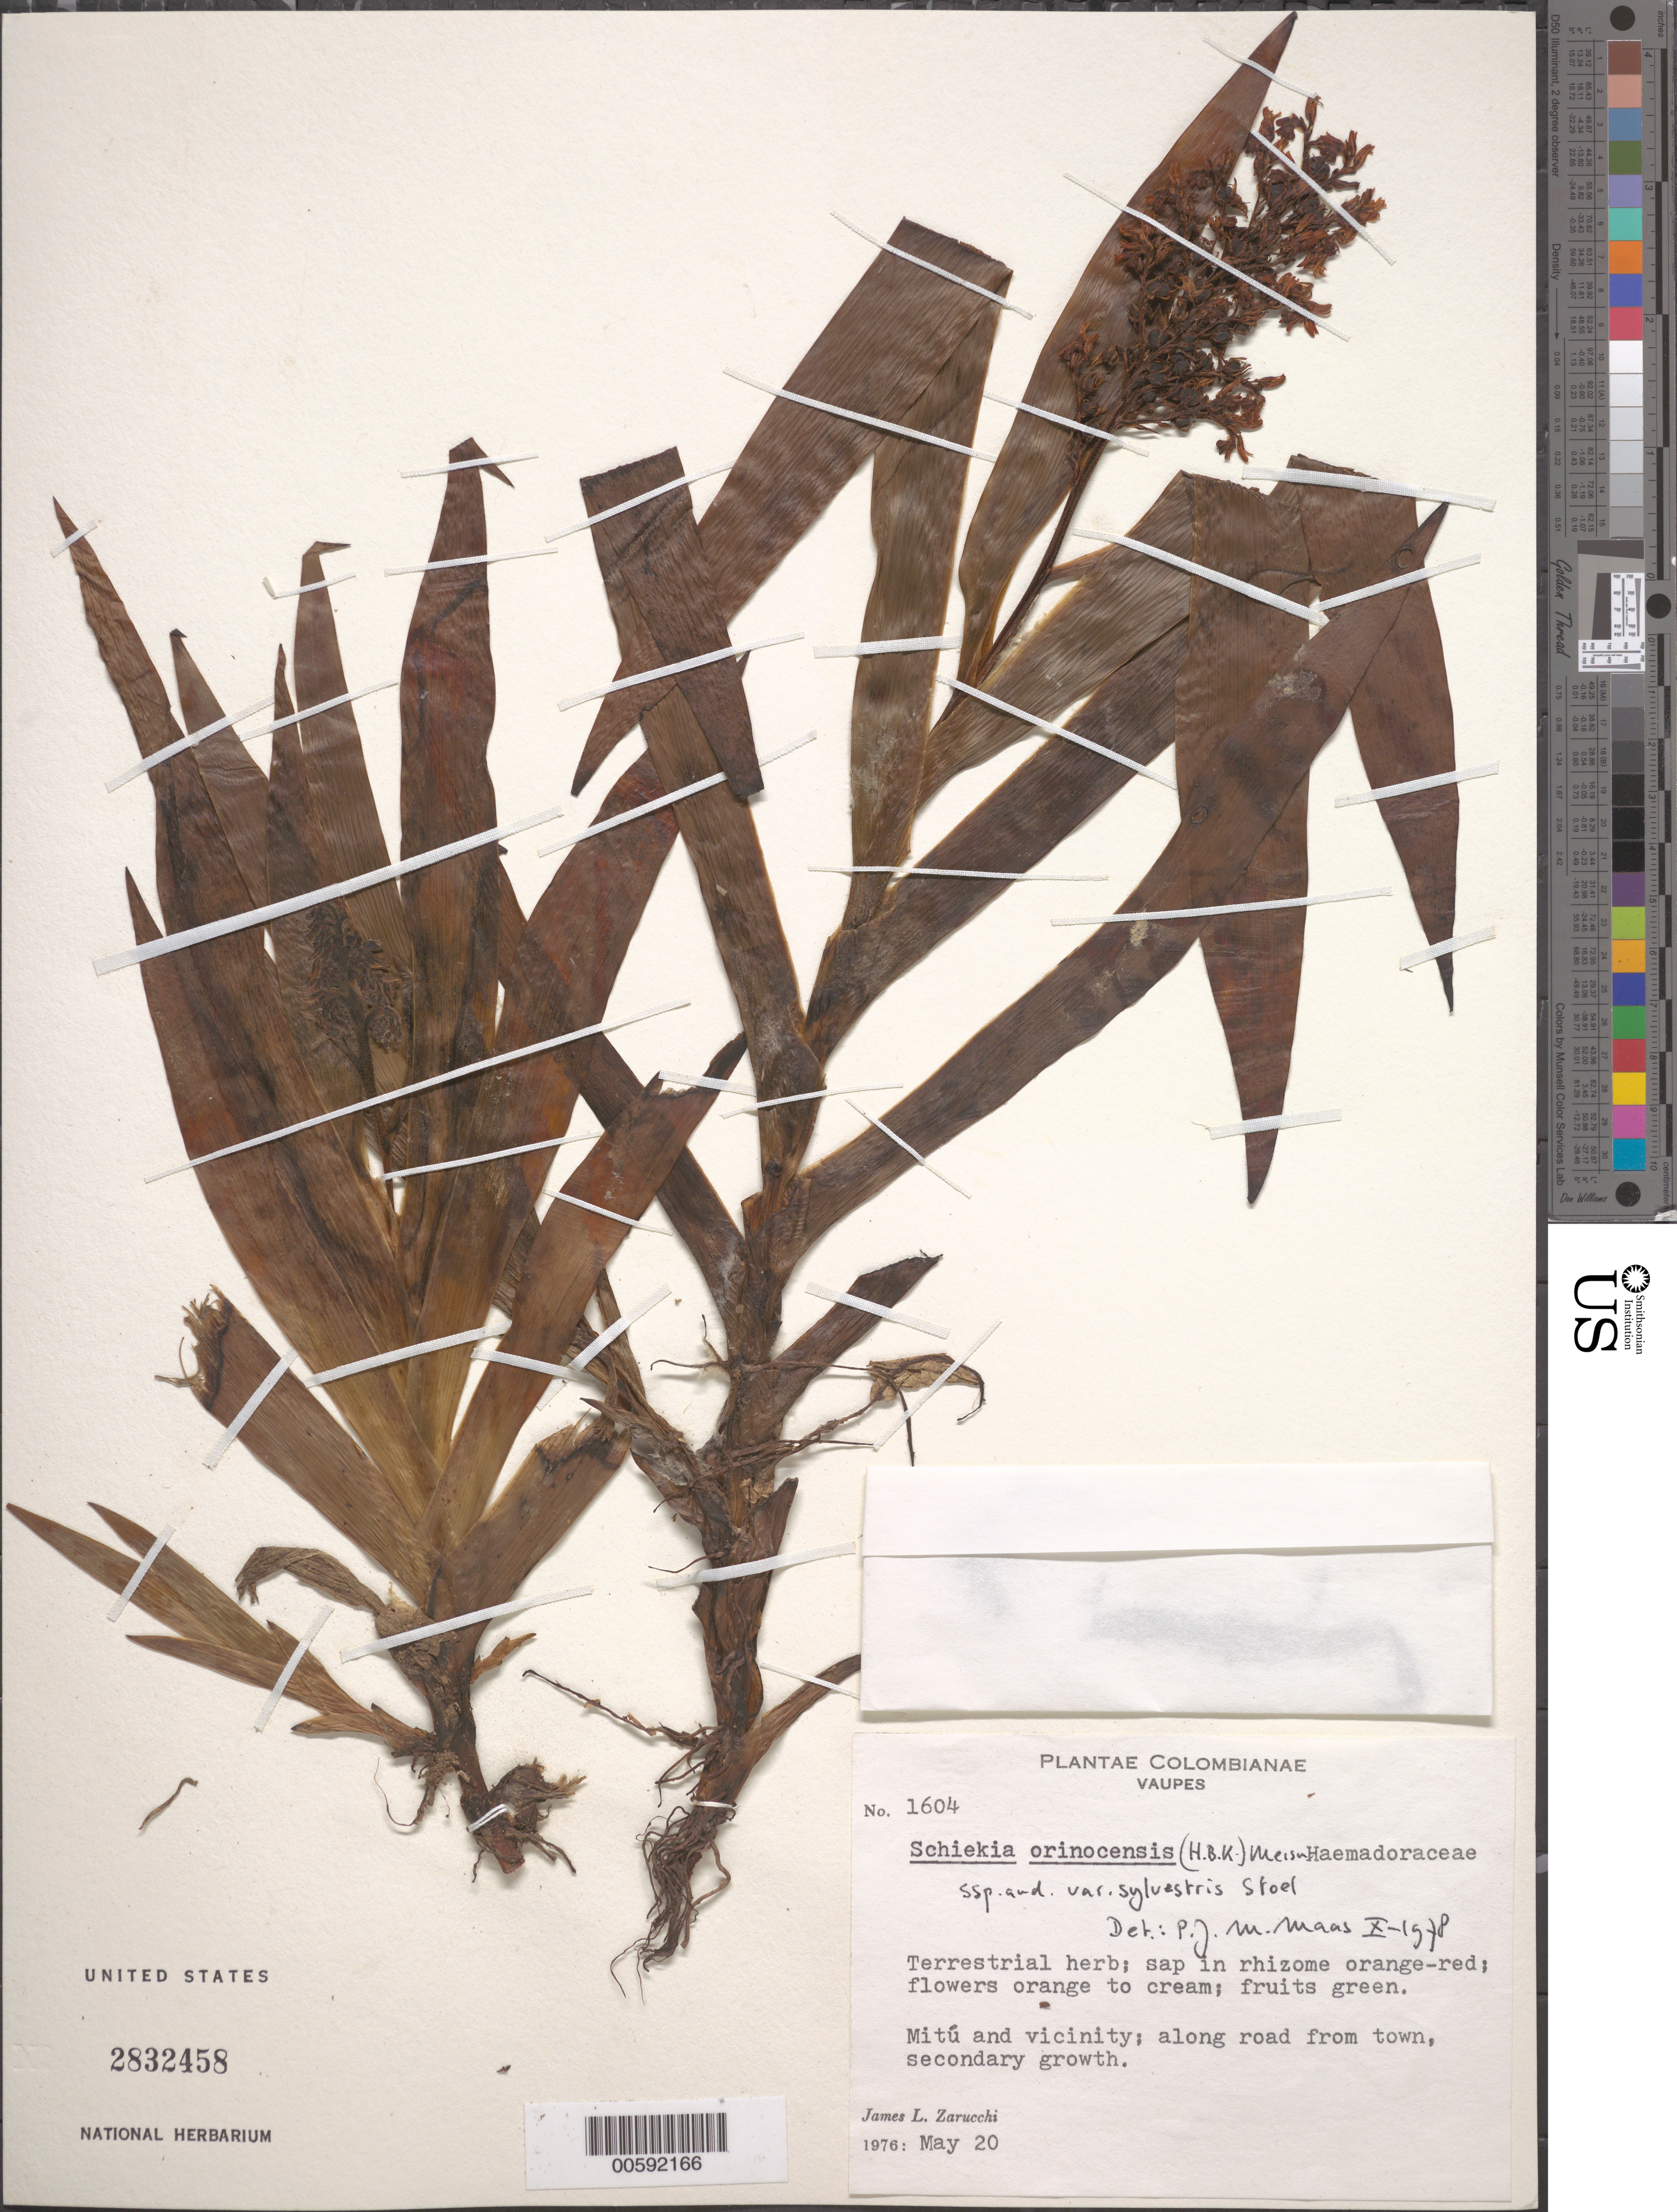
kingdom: Plantae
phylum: Tracheophyta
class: Liliopsida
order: Commelinales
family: Haemodoraceae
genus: Schiekia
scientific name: Schiekia orinocensis subsp. silvestris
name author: Maas & Stoel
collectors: J. L. Zarucchi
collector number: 1604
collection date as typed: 20 May 1976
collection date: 1976-05-20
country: Colombia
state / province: Vaupés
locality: Mitu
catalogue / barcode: US 2832458